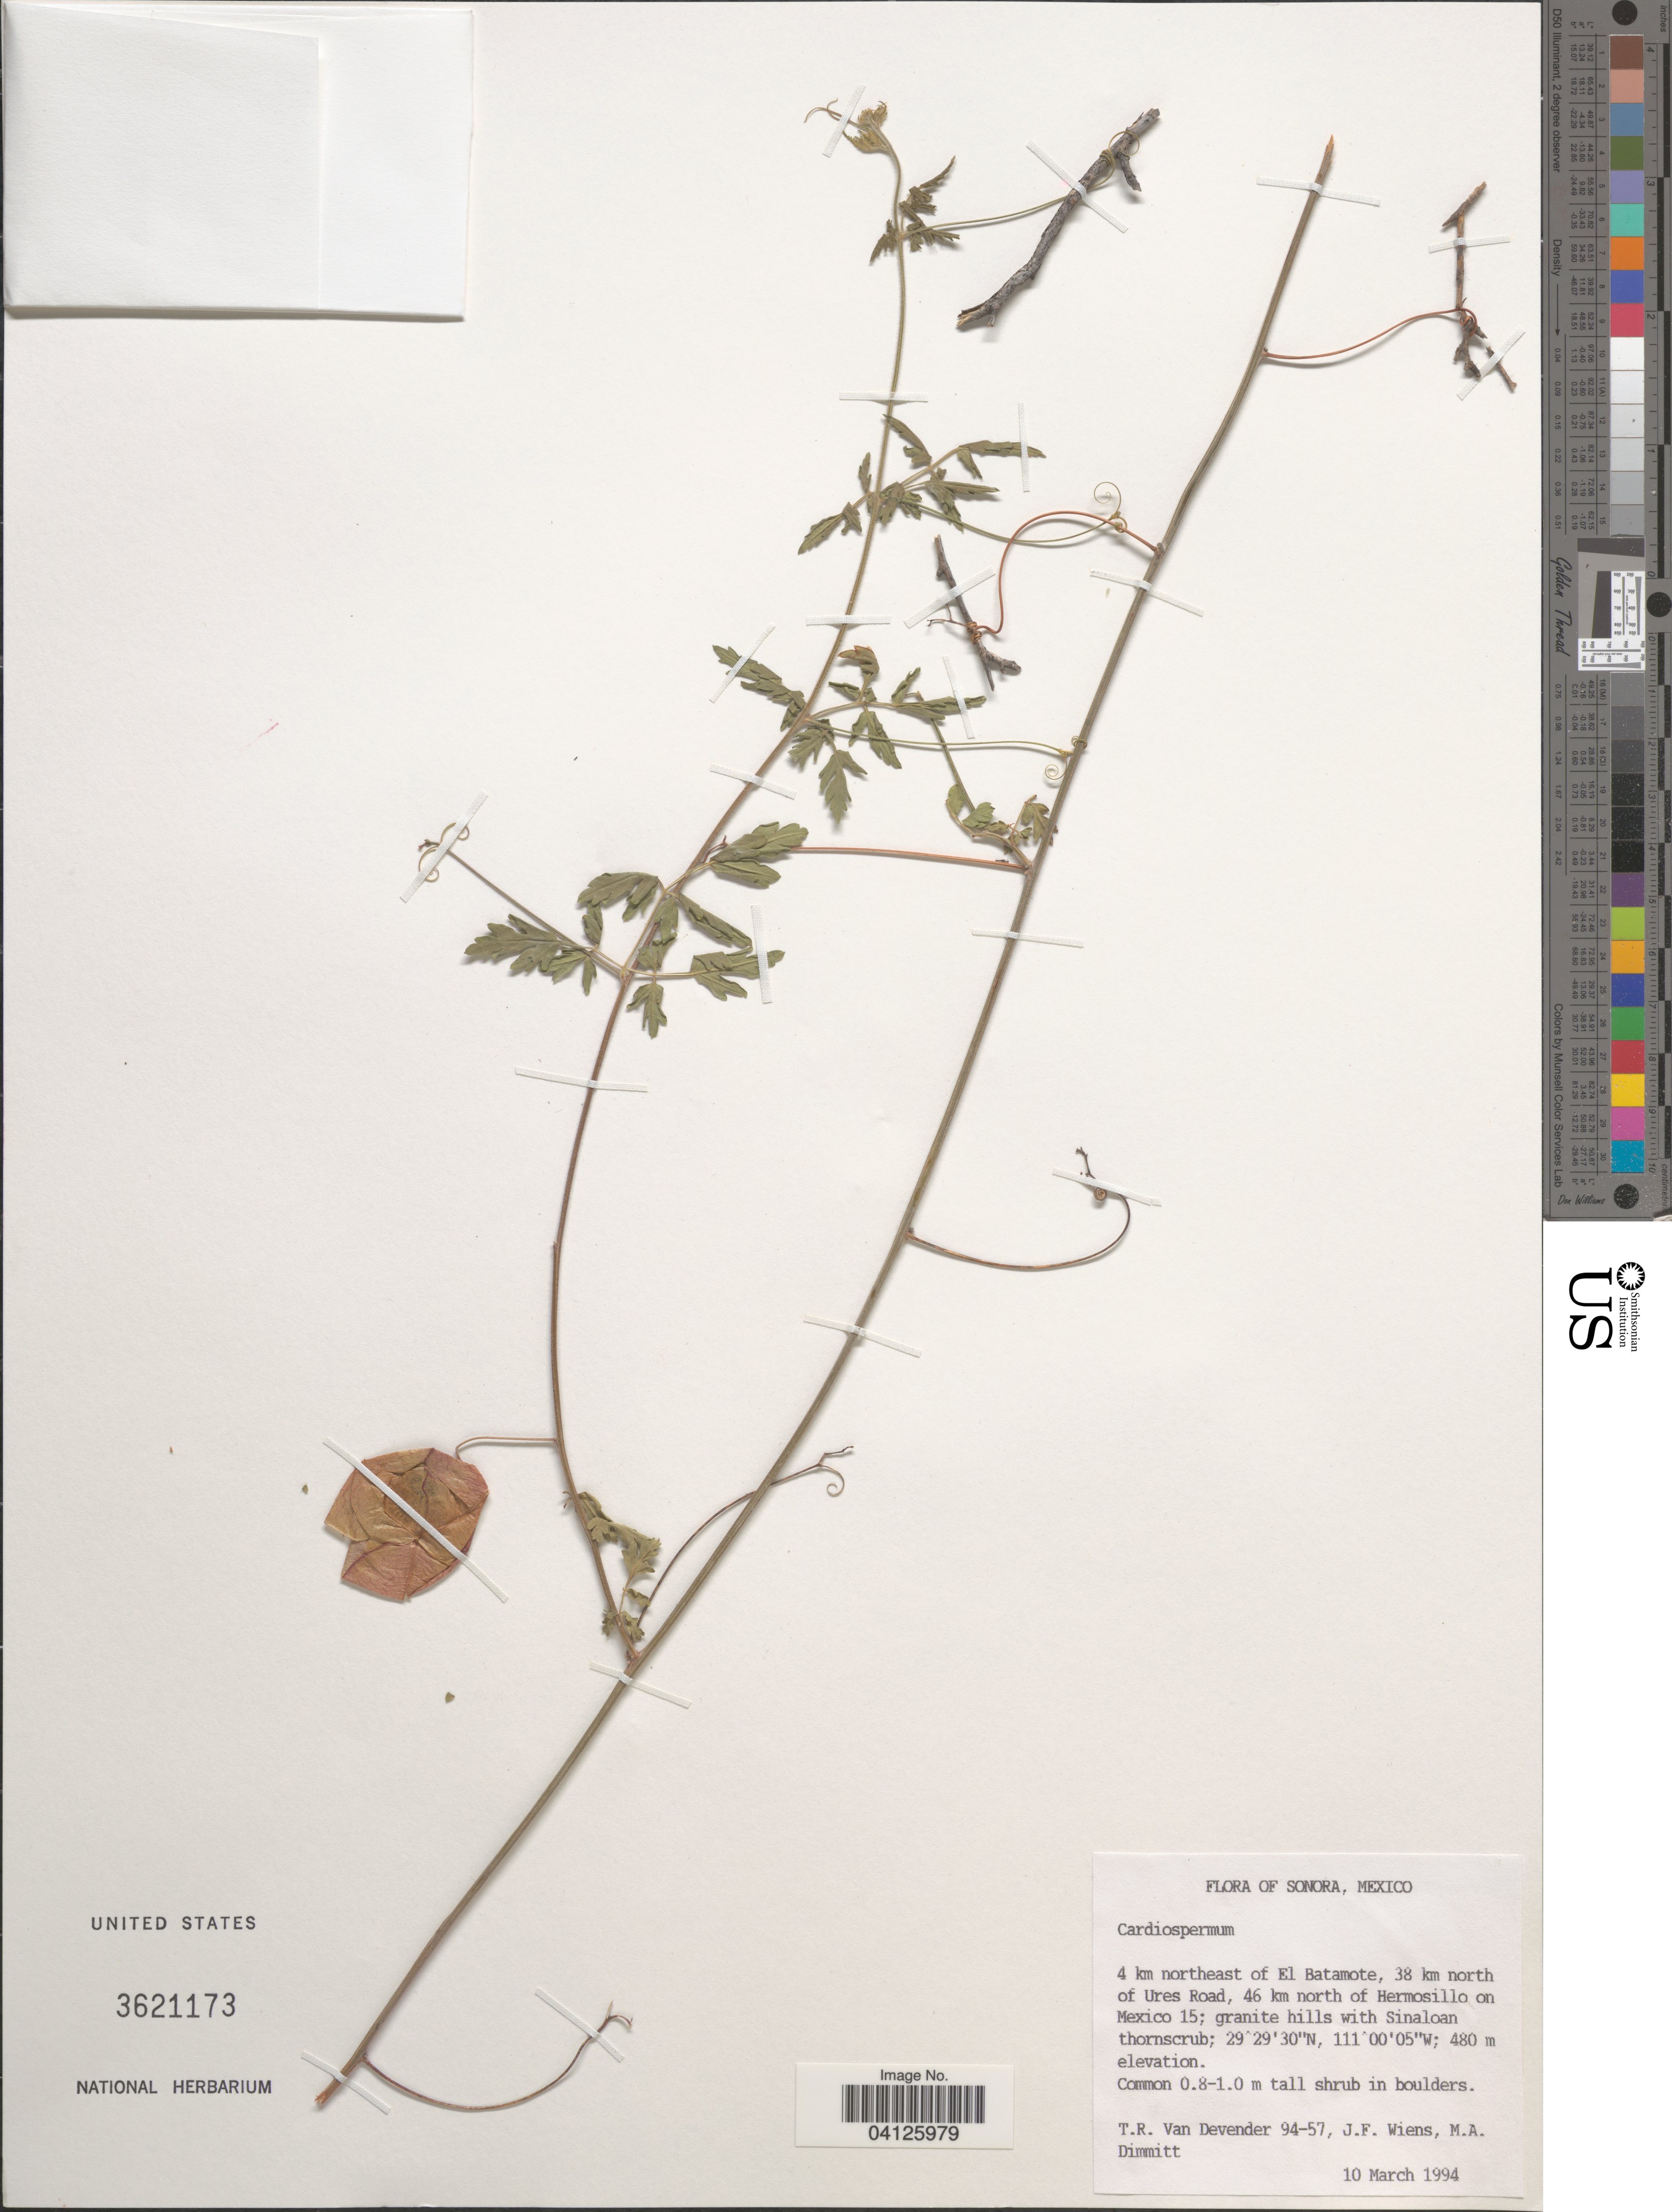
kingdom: Plantae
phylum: Tracheophyta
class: Magnoliopsida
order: Sapindales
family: Sapindaceae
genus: Cardiospermum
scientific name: Cardiospermum halicacabum var. halicacabum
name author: L.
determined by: Acevedo-Rodriguez, P., (US), Smithsonian Institution - National Museum of Natural History (UNITED STATES)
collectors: T. R. Van Devender, J. Wiens & M. Dimmitt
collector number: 94-57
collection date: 1994-03-10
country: Mexico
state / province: Sonora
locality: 4 km northeast of El Batamote, 38 km north of Ures Road, 46 km north of Hermosillo on Mexico 15.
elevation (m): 480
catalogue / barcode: US 3621173